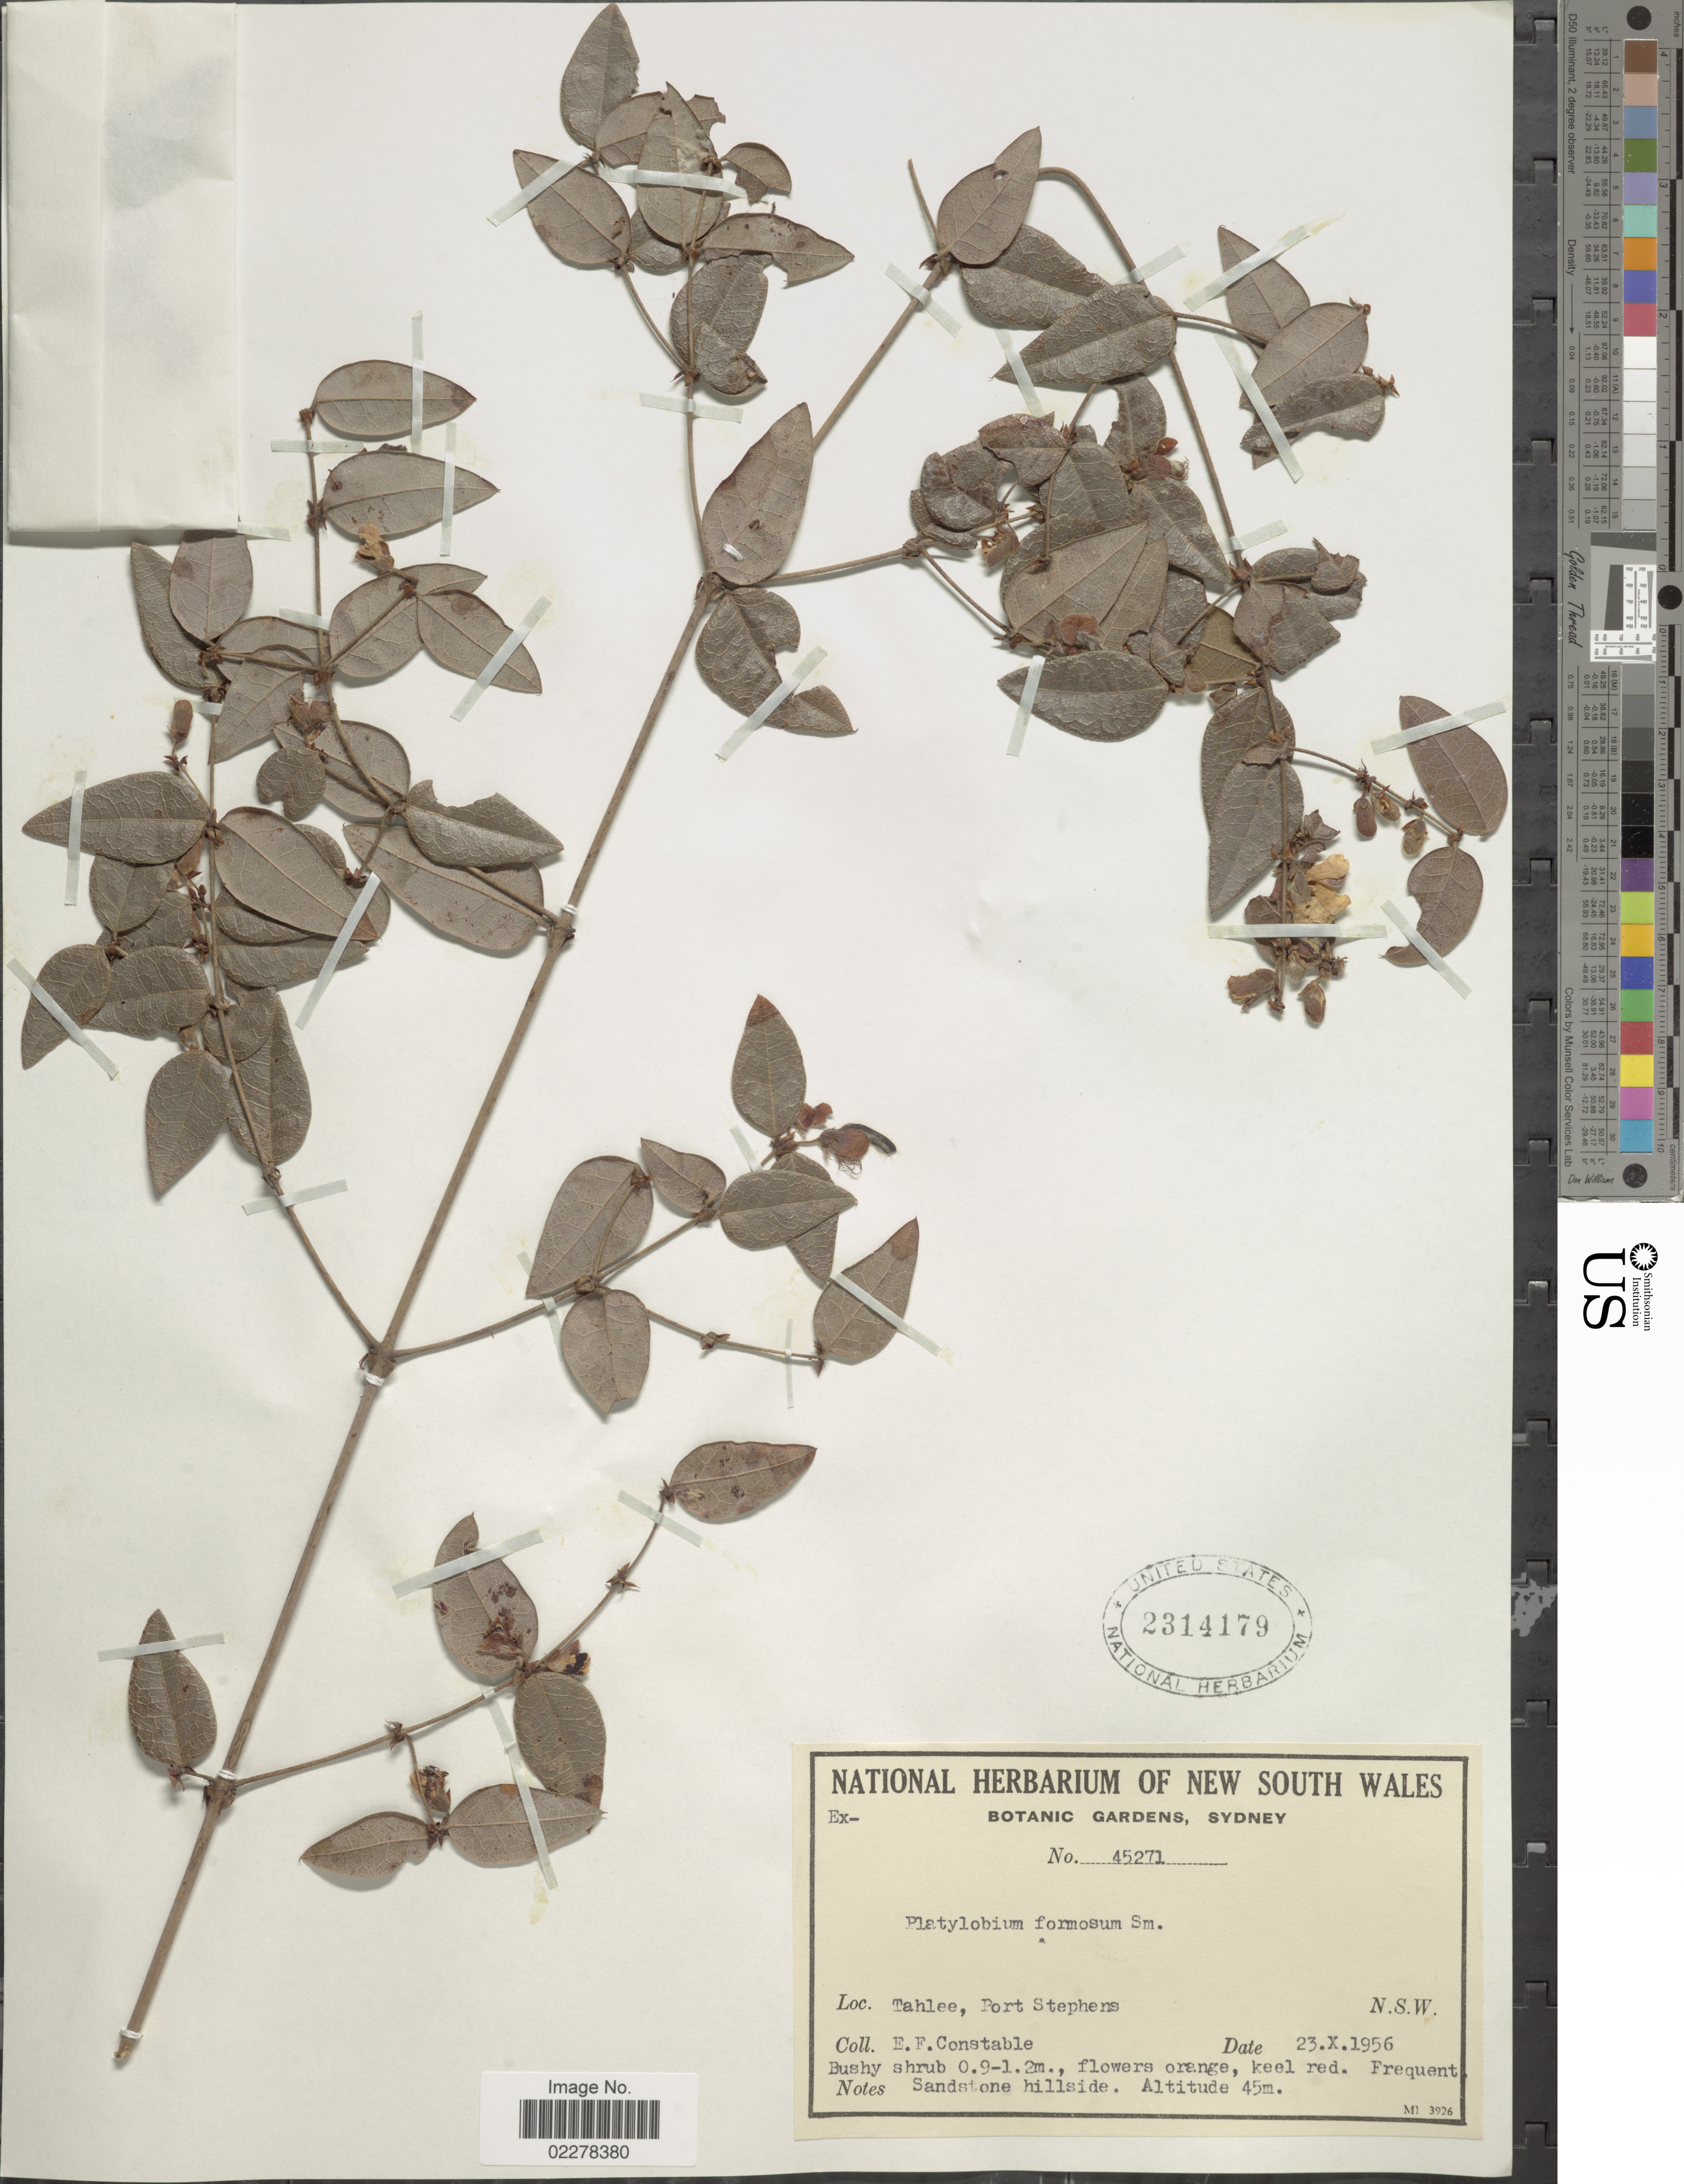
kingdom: Plantae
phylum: Tracheophyta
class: Magnoliopsida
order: Fabales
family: Fabaceae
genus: Platylobium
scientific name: Platylobium formosum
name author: Sm.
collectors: E. F. Constable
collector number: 45271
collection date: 1956-10-23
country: Australia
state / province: New South Wales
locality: Tahlee, Port Stephens. N.S.W.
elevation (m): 45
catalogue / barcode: US 2314179